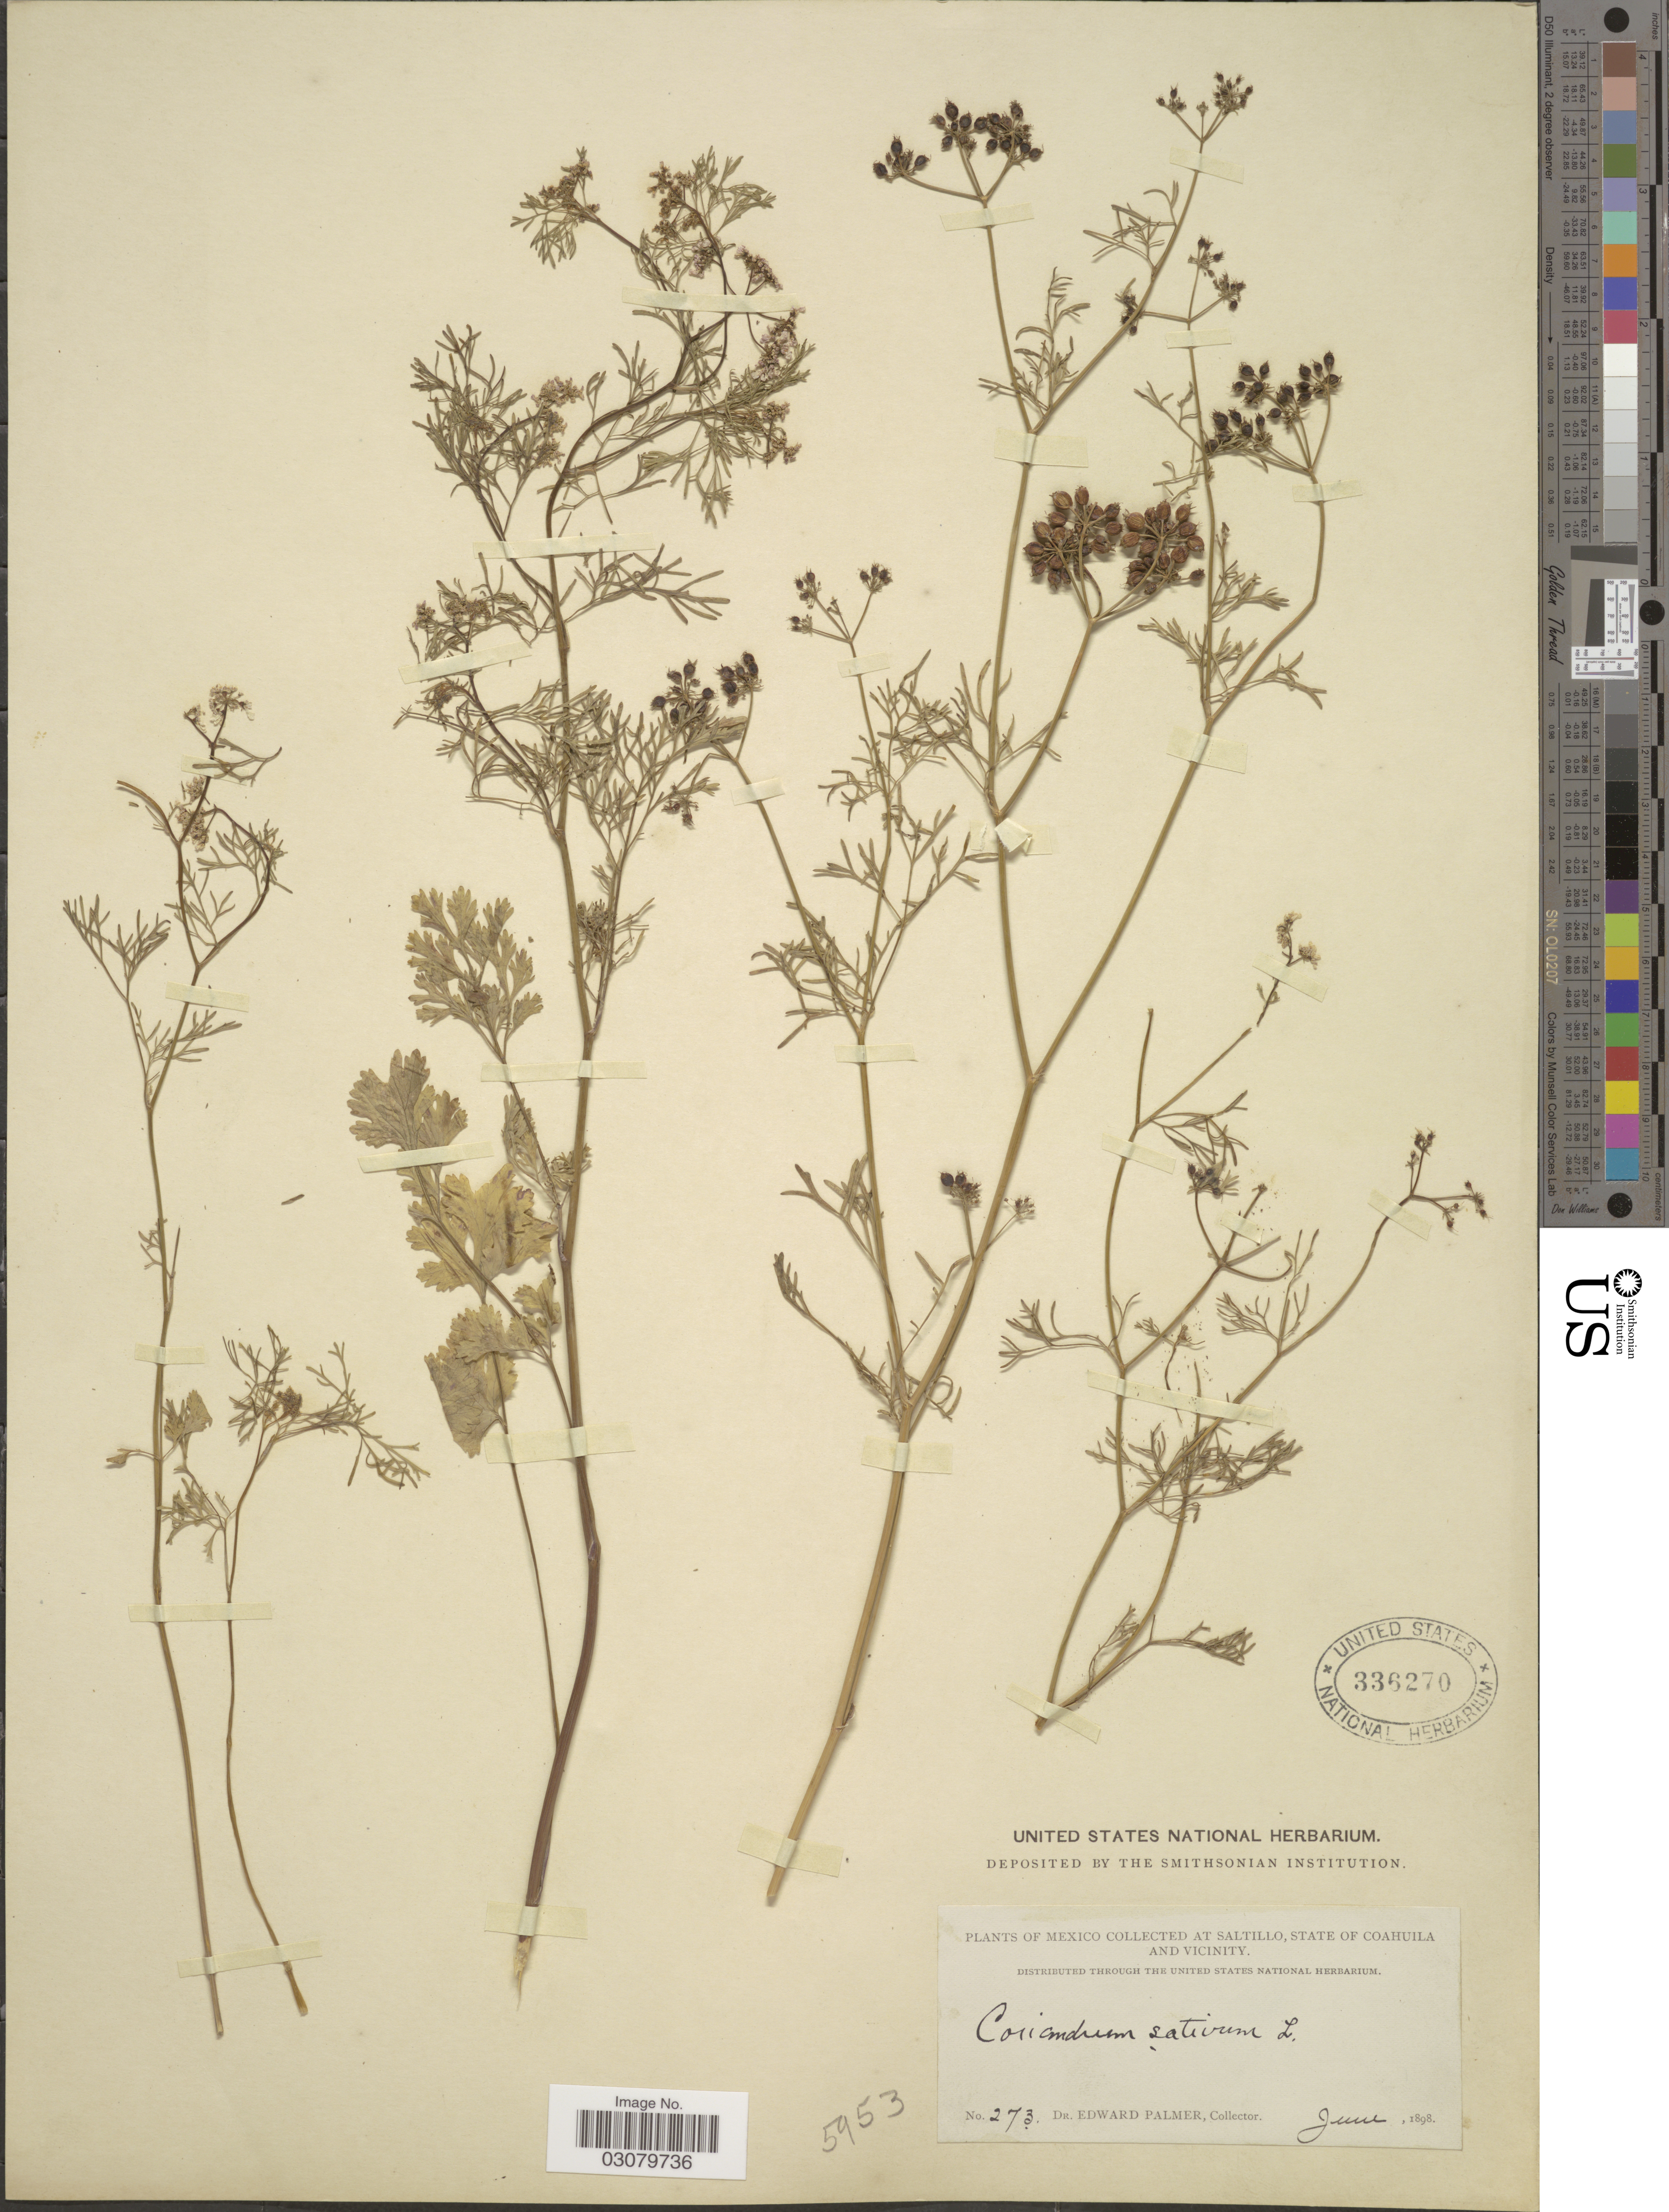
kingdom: Plantae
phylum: Tracheophyta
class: Magnoliopsida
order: Apiales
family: Apiaceae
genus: Coriandrum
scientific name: Coriandrum sativum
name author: L.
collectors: E. Palmer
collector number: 273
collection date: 1898-06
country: Mexico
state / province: Coahuila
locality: At Saltillo, state of Coahuila and vicinity.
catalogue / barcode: US 336270